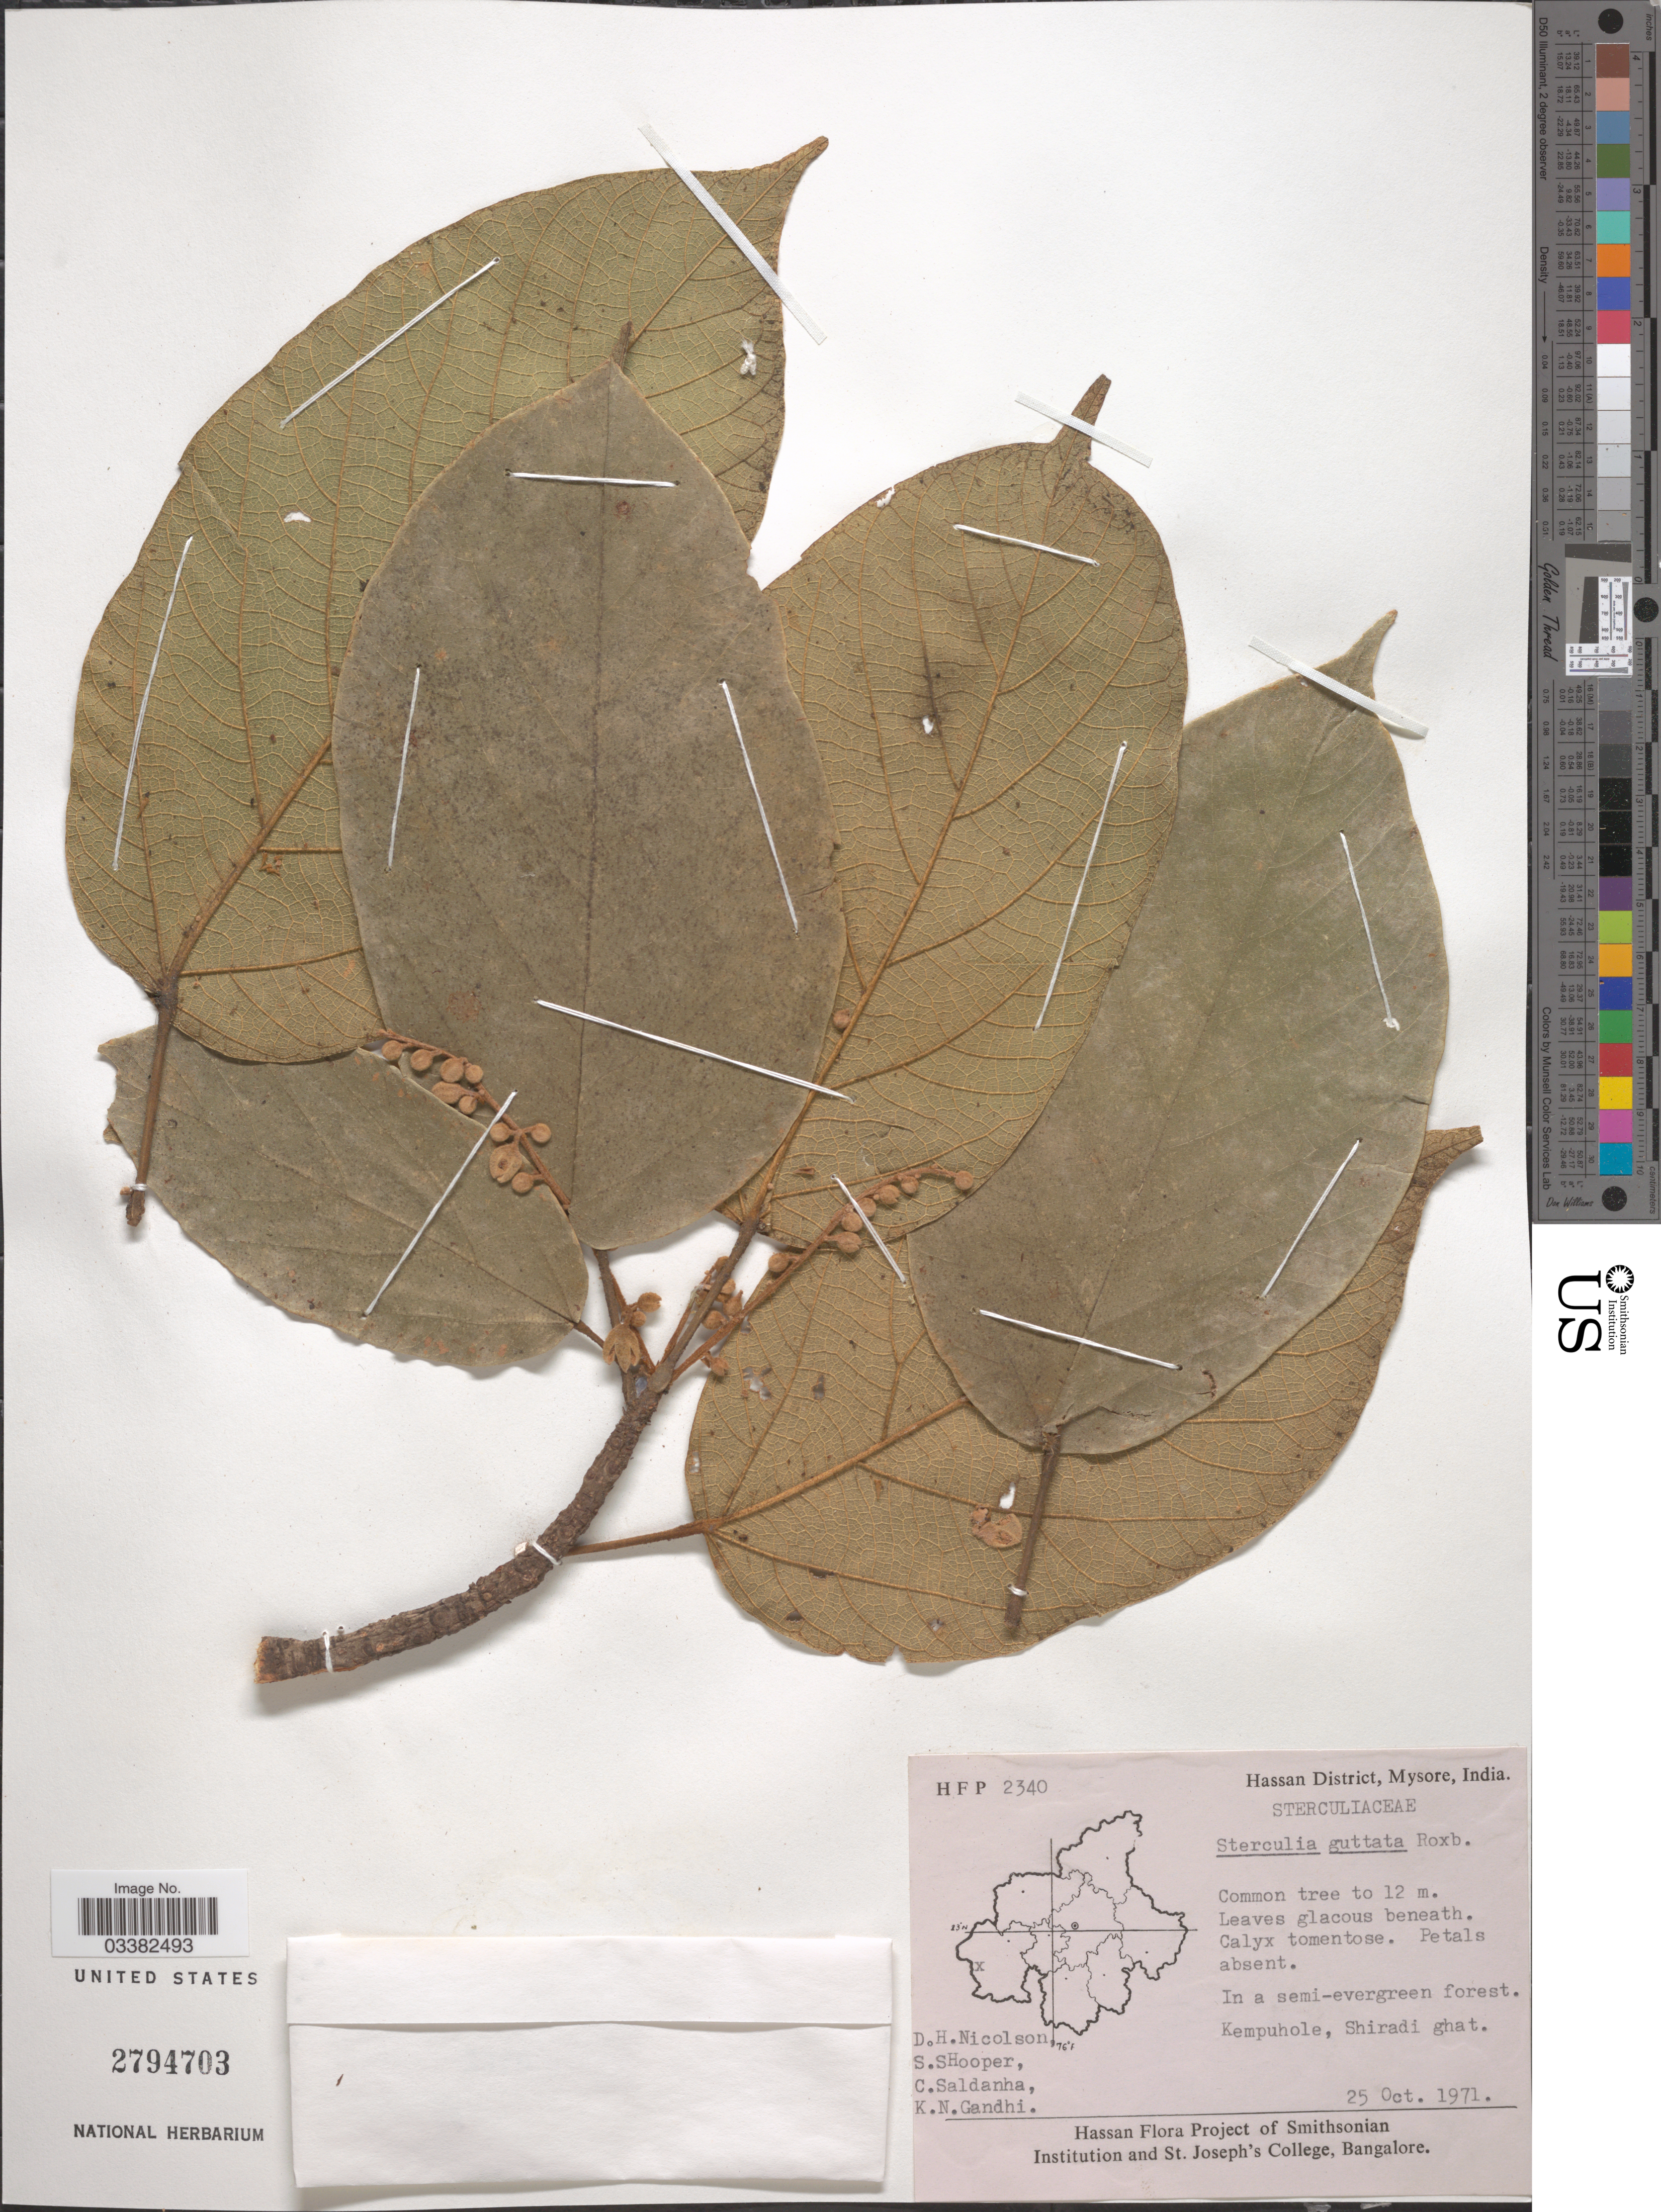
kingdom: Plantae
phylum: Tracheophyta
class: Magnoliopsida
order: Malvales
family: Malvaceae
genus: Sterculia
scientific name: Sterculia guttata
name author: Roxb. ex G. Don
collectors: D. H. Nicolson, S. S. Hooper, C. Saldanha & K. N. Gandhi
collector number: HFP 2340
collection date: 1971-10-25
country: India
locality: Hassan District, Mysore. Kempuhole, Shiradi ghat.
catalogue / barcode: US 2794703